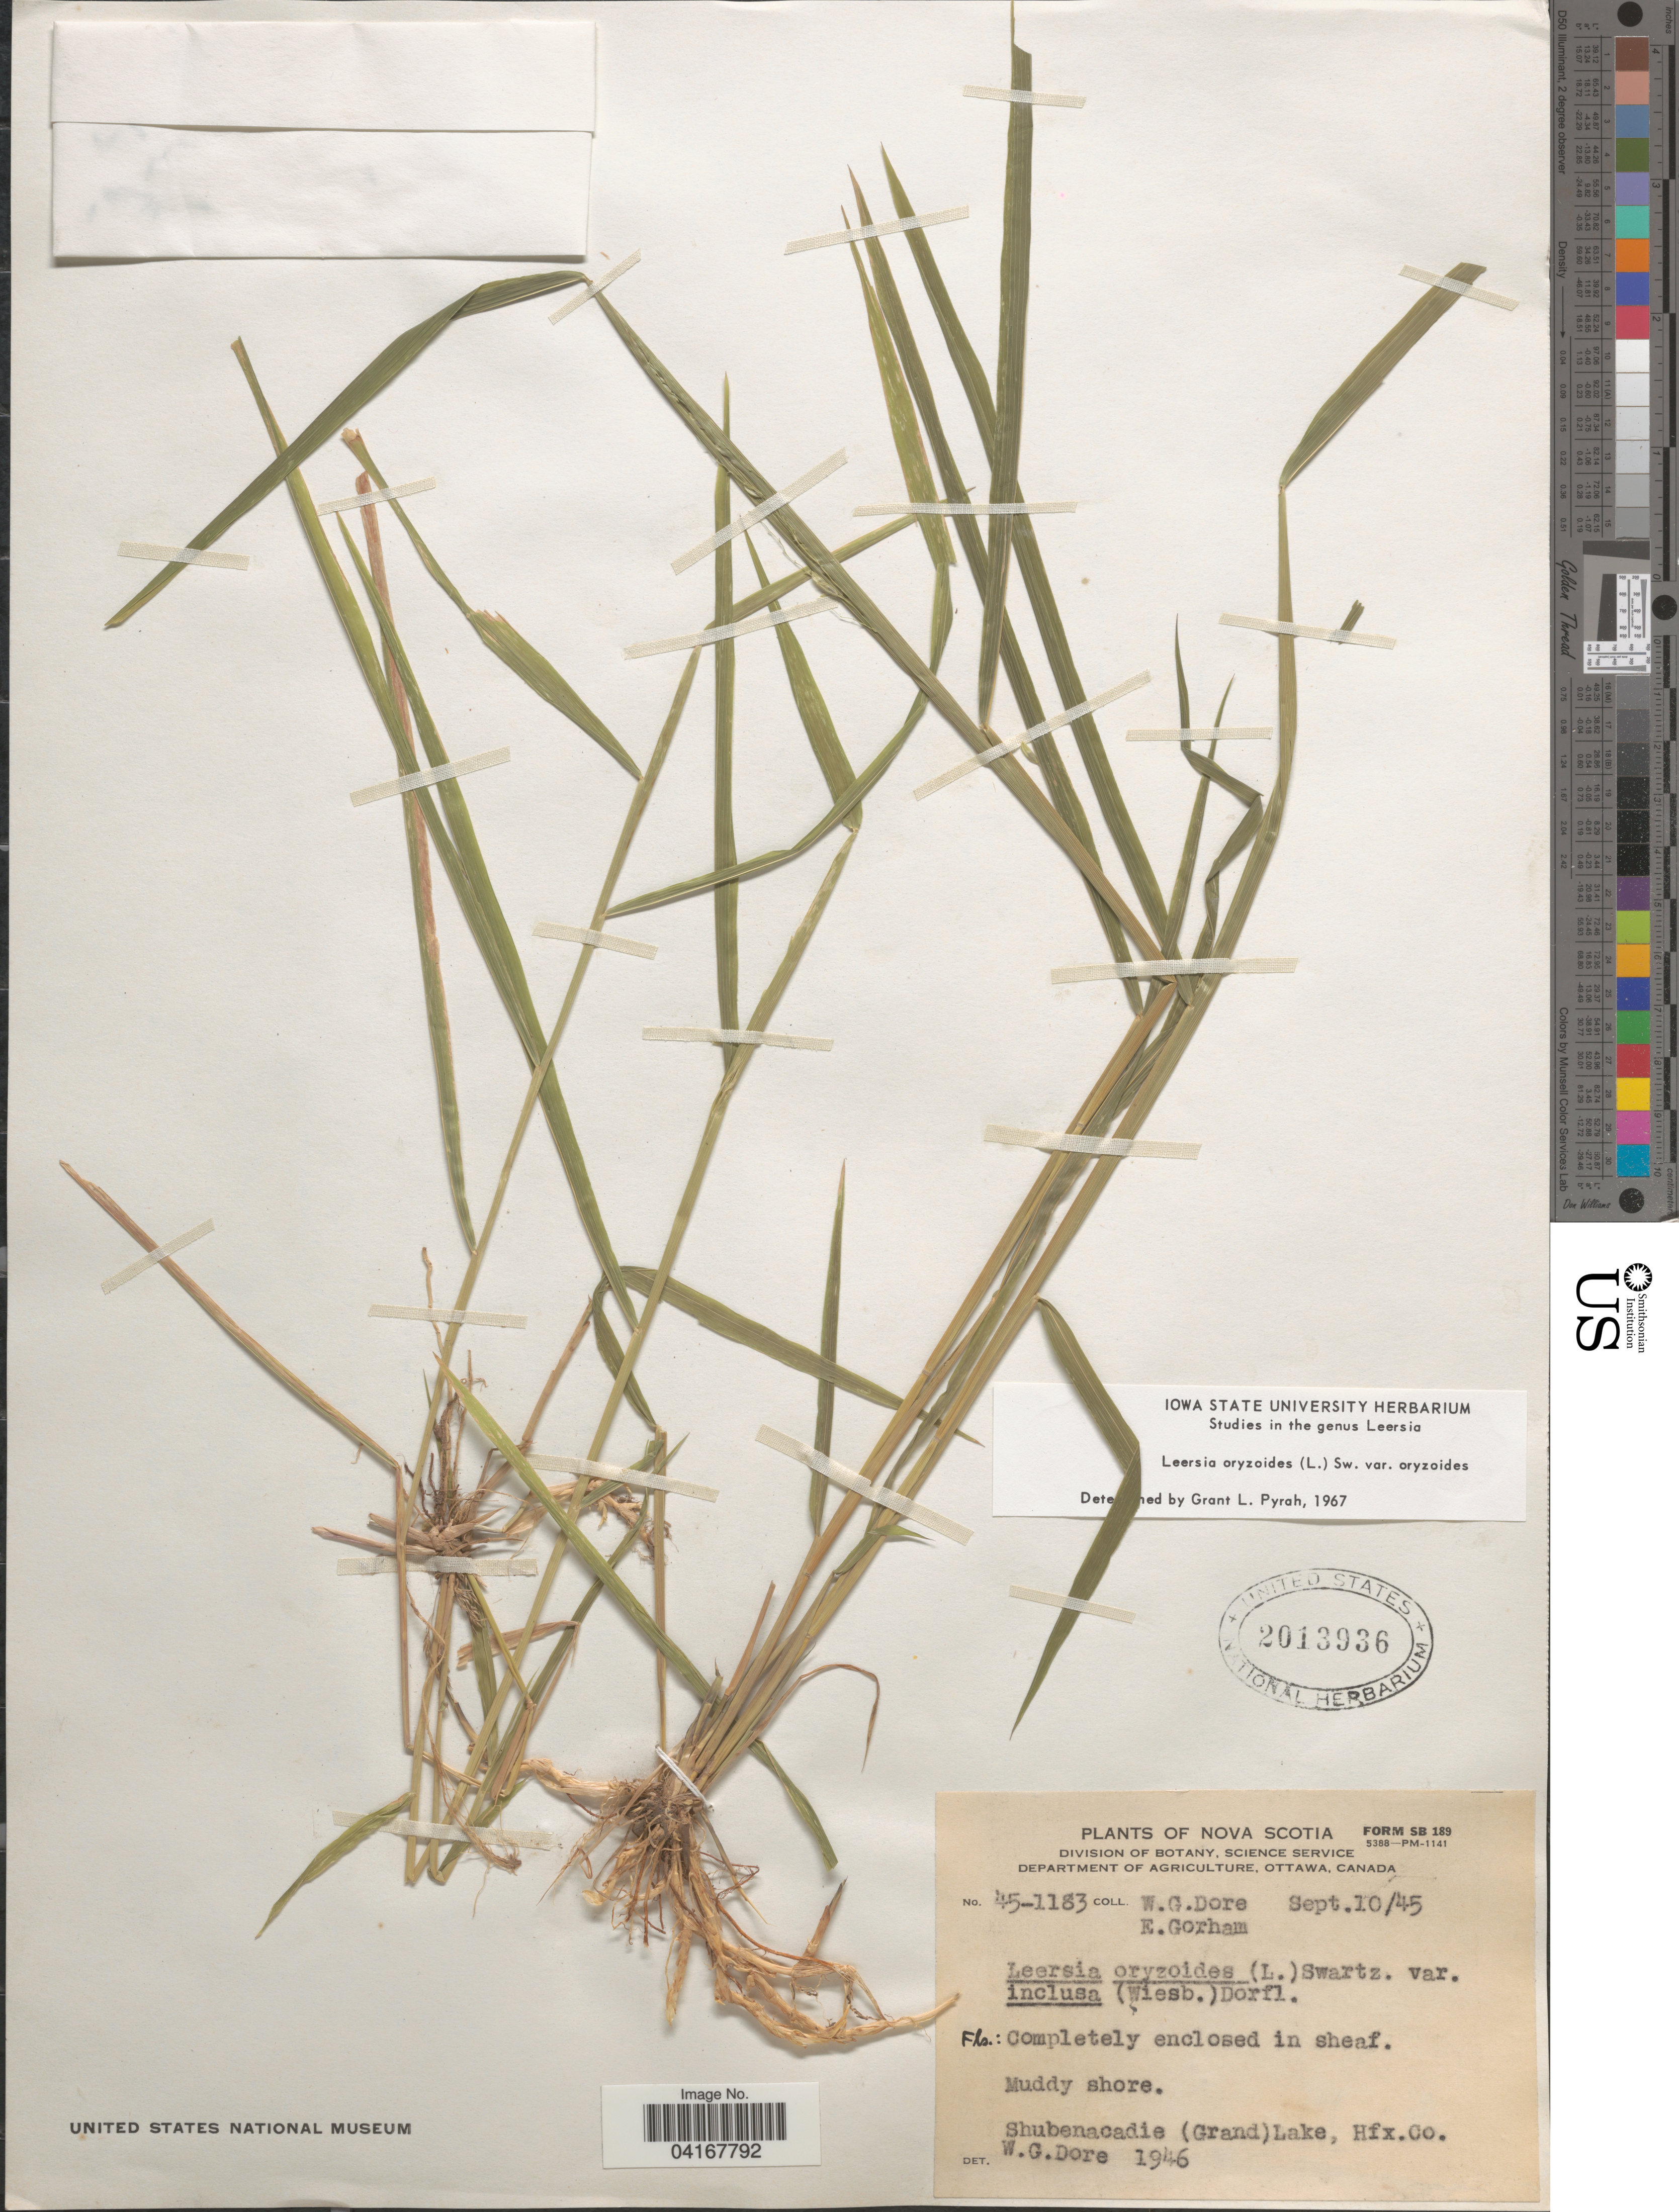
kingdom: Plantae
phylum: Tracheophyta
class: Liliopsida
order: Poales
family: Poaceae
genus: Leersia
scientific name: Leersia oryzoides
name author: (L.) Sw.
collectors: W. Dore & E. Gorham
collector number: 45-1183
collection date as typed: Transcribed d/m/y: 10/9/45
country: Canada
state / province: Nova Scotia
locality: Muddy shore. Shubenacadie (Grand)Lake, Hfx.Co.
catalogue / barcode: US 2013936